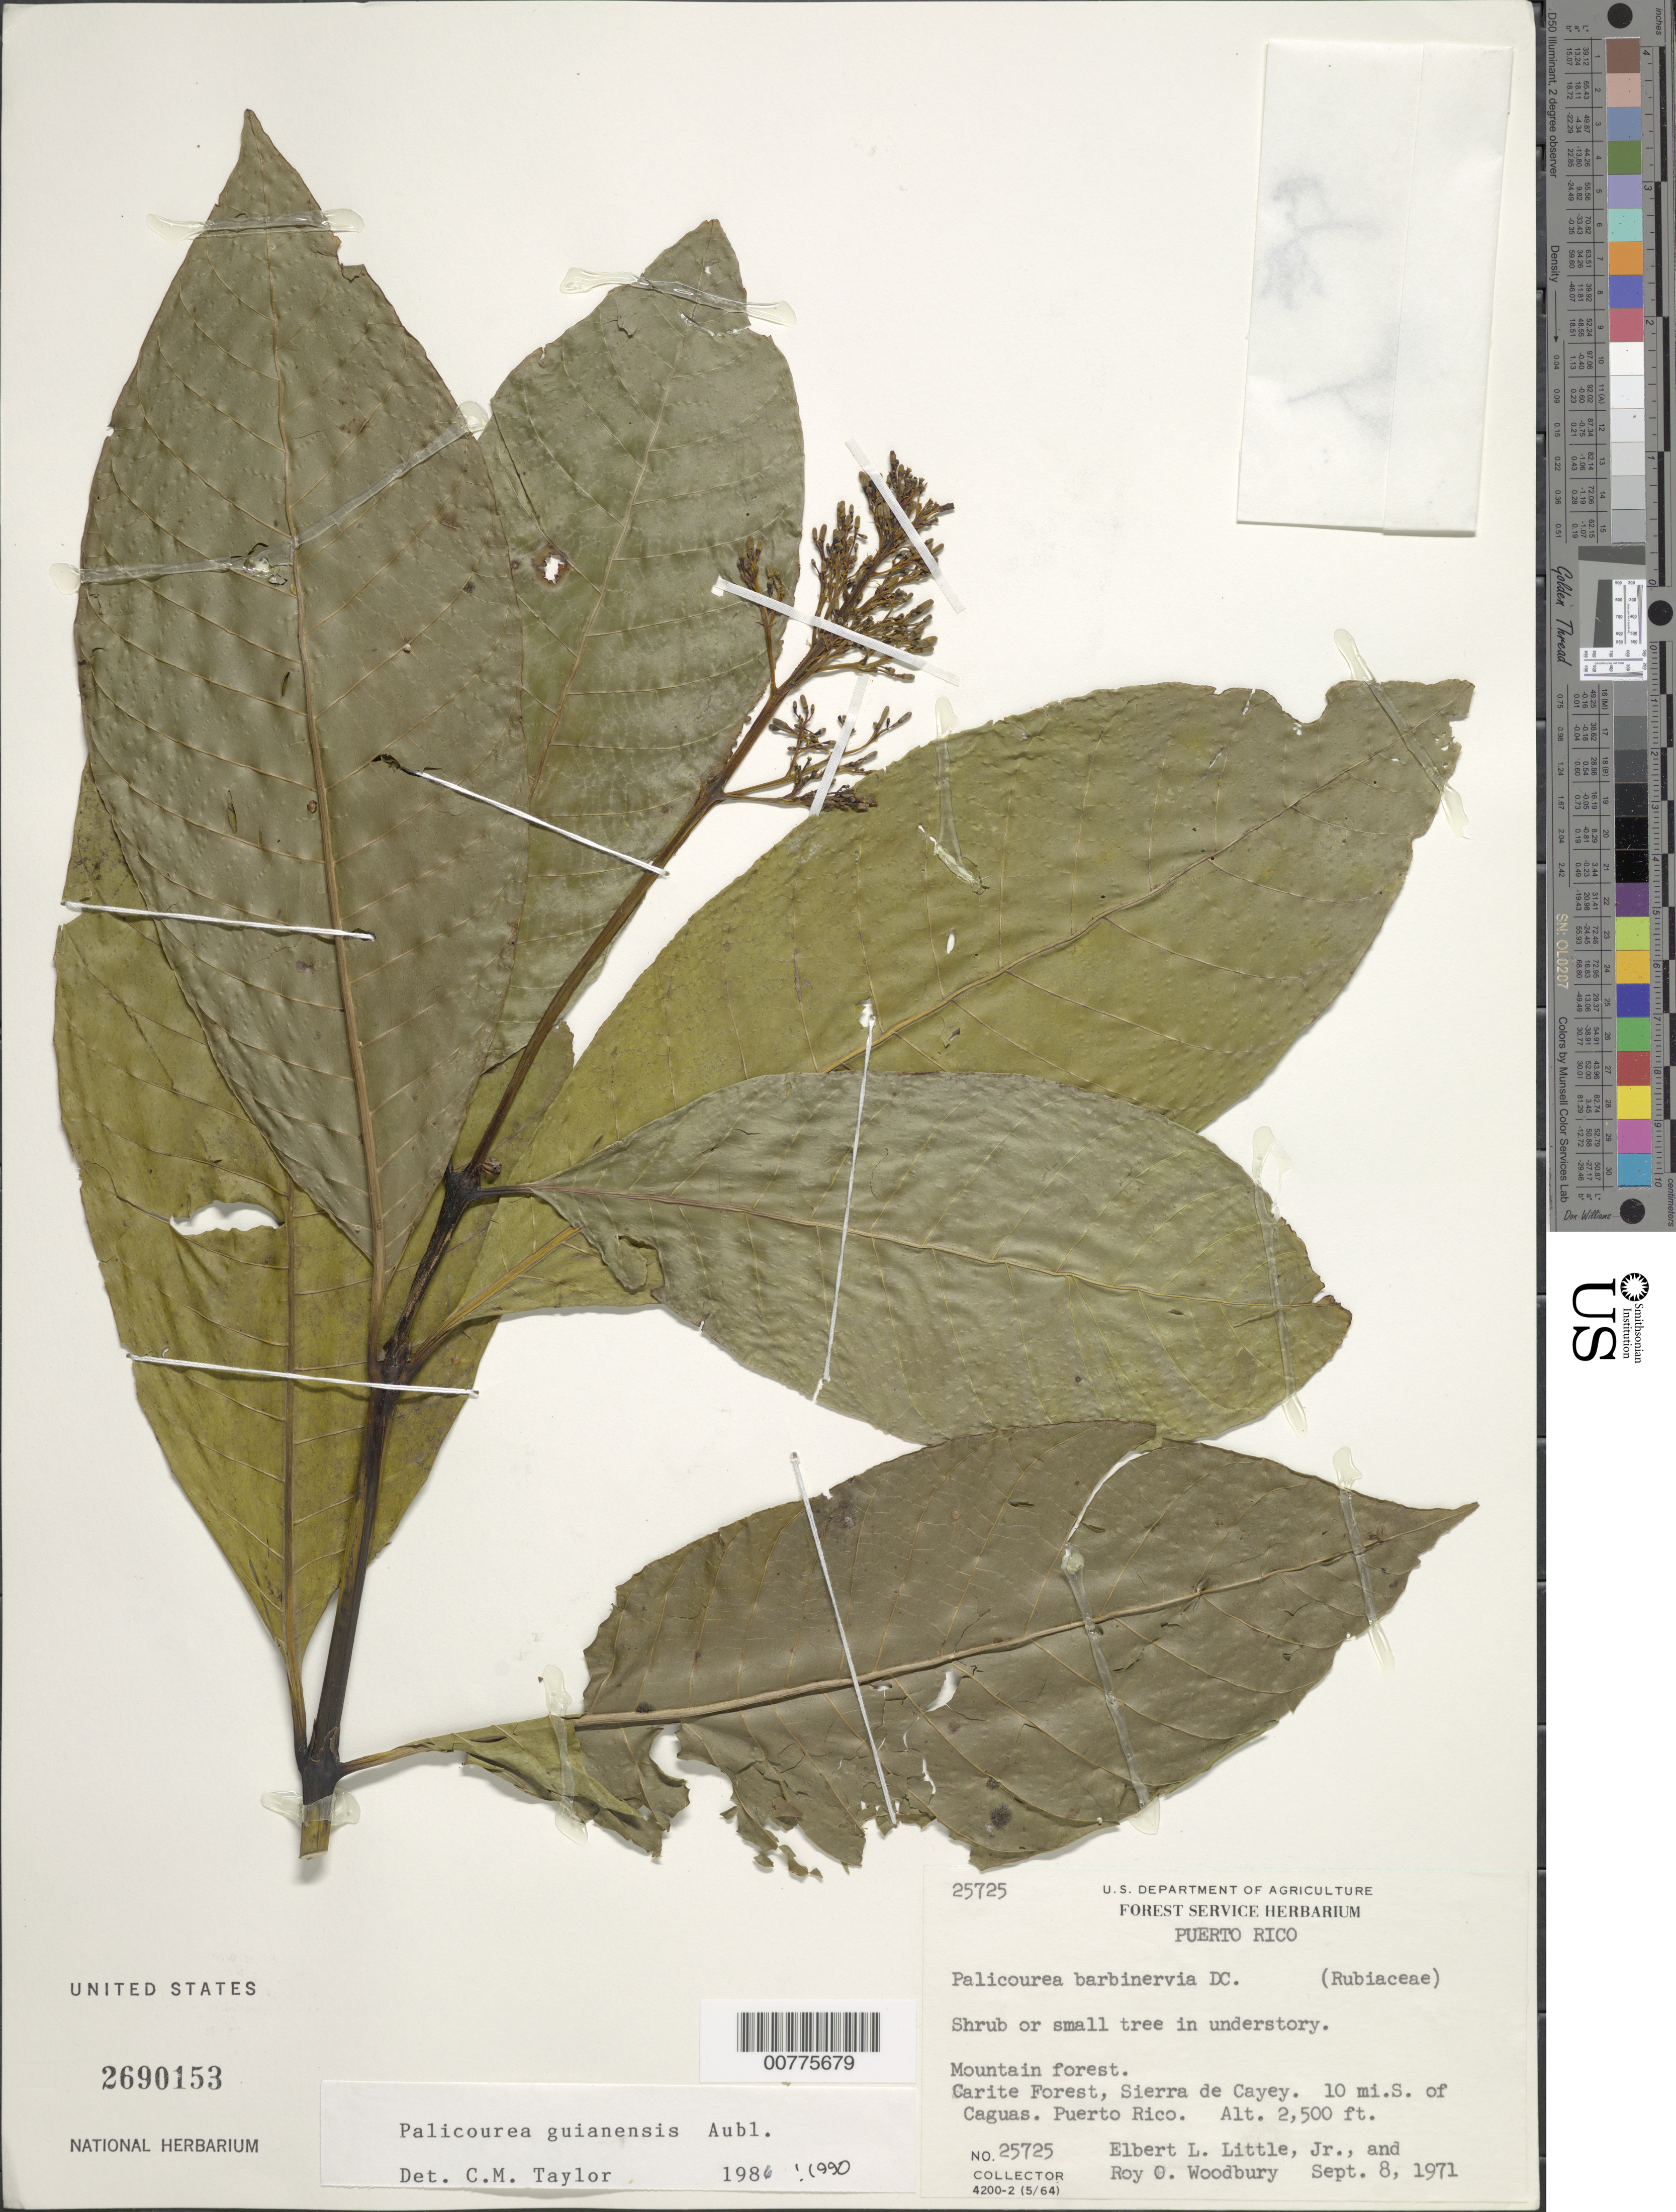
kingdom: Plantae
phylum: Tracheophyta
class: Magnoliopsida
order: Gentianales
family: Rubiaceae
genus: Palicourea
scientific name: Palicourea guianensis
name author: Aubl.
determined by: Taylor, Charlotte M.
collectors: E. L. Little & R. O. Woodbury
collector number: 25725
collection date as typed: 08 Sep 1971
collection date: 1971-09-08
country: Puerto Rico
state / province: Cayey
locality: Carite Forest, Sierra de Cayey, 10 mi S of Caguas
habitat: Mountain forest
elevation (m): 762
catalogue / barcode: US 2690153